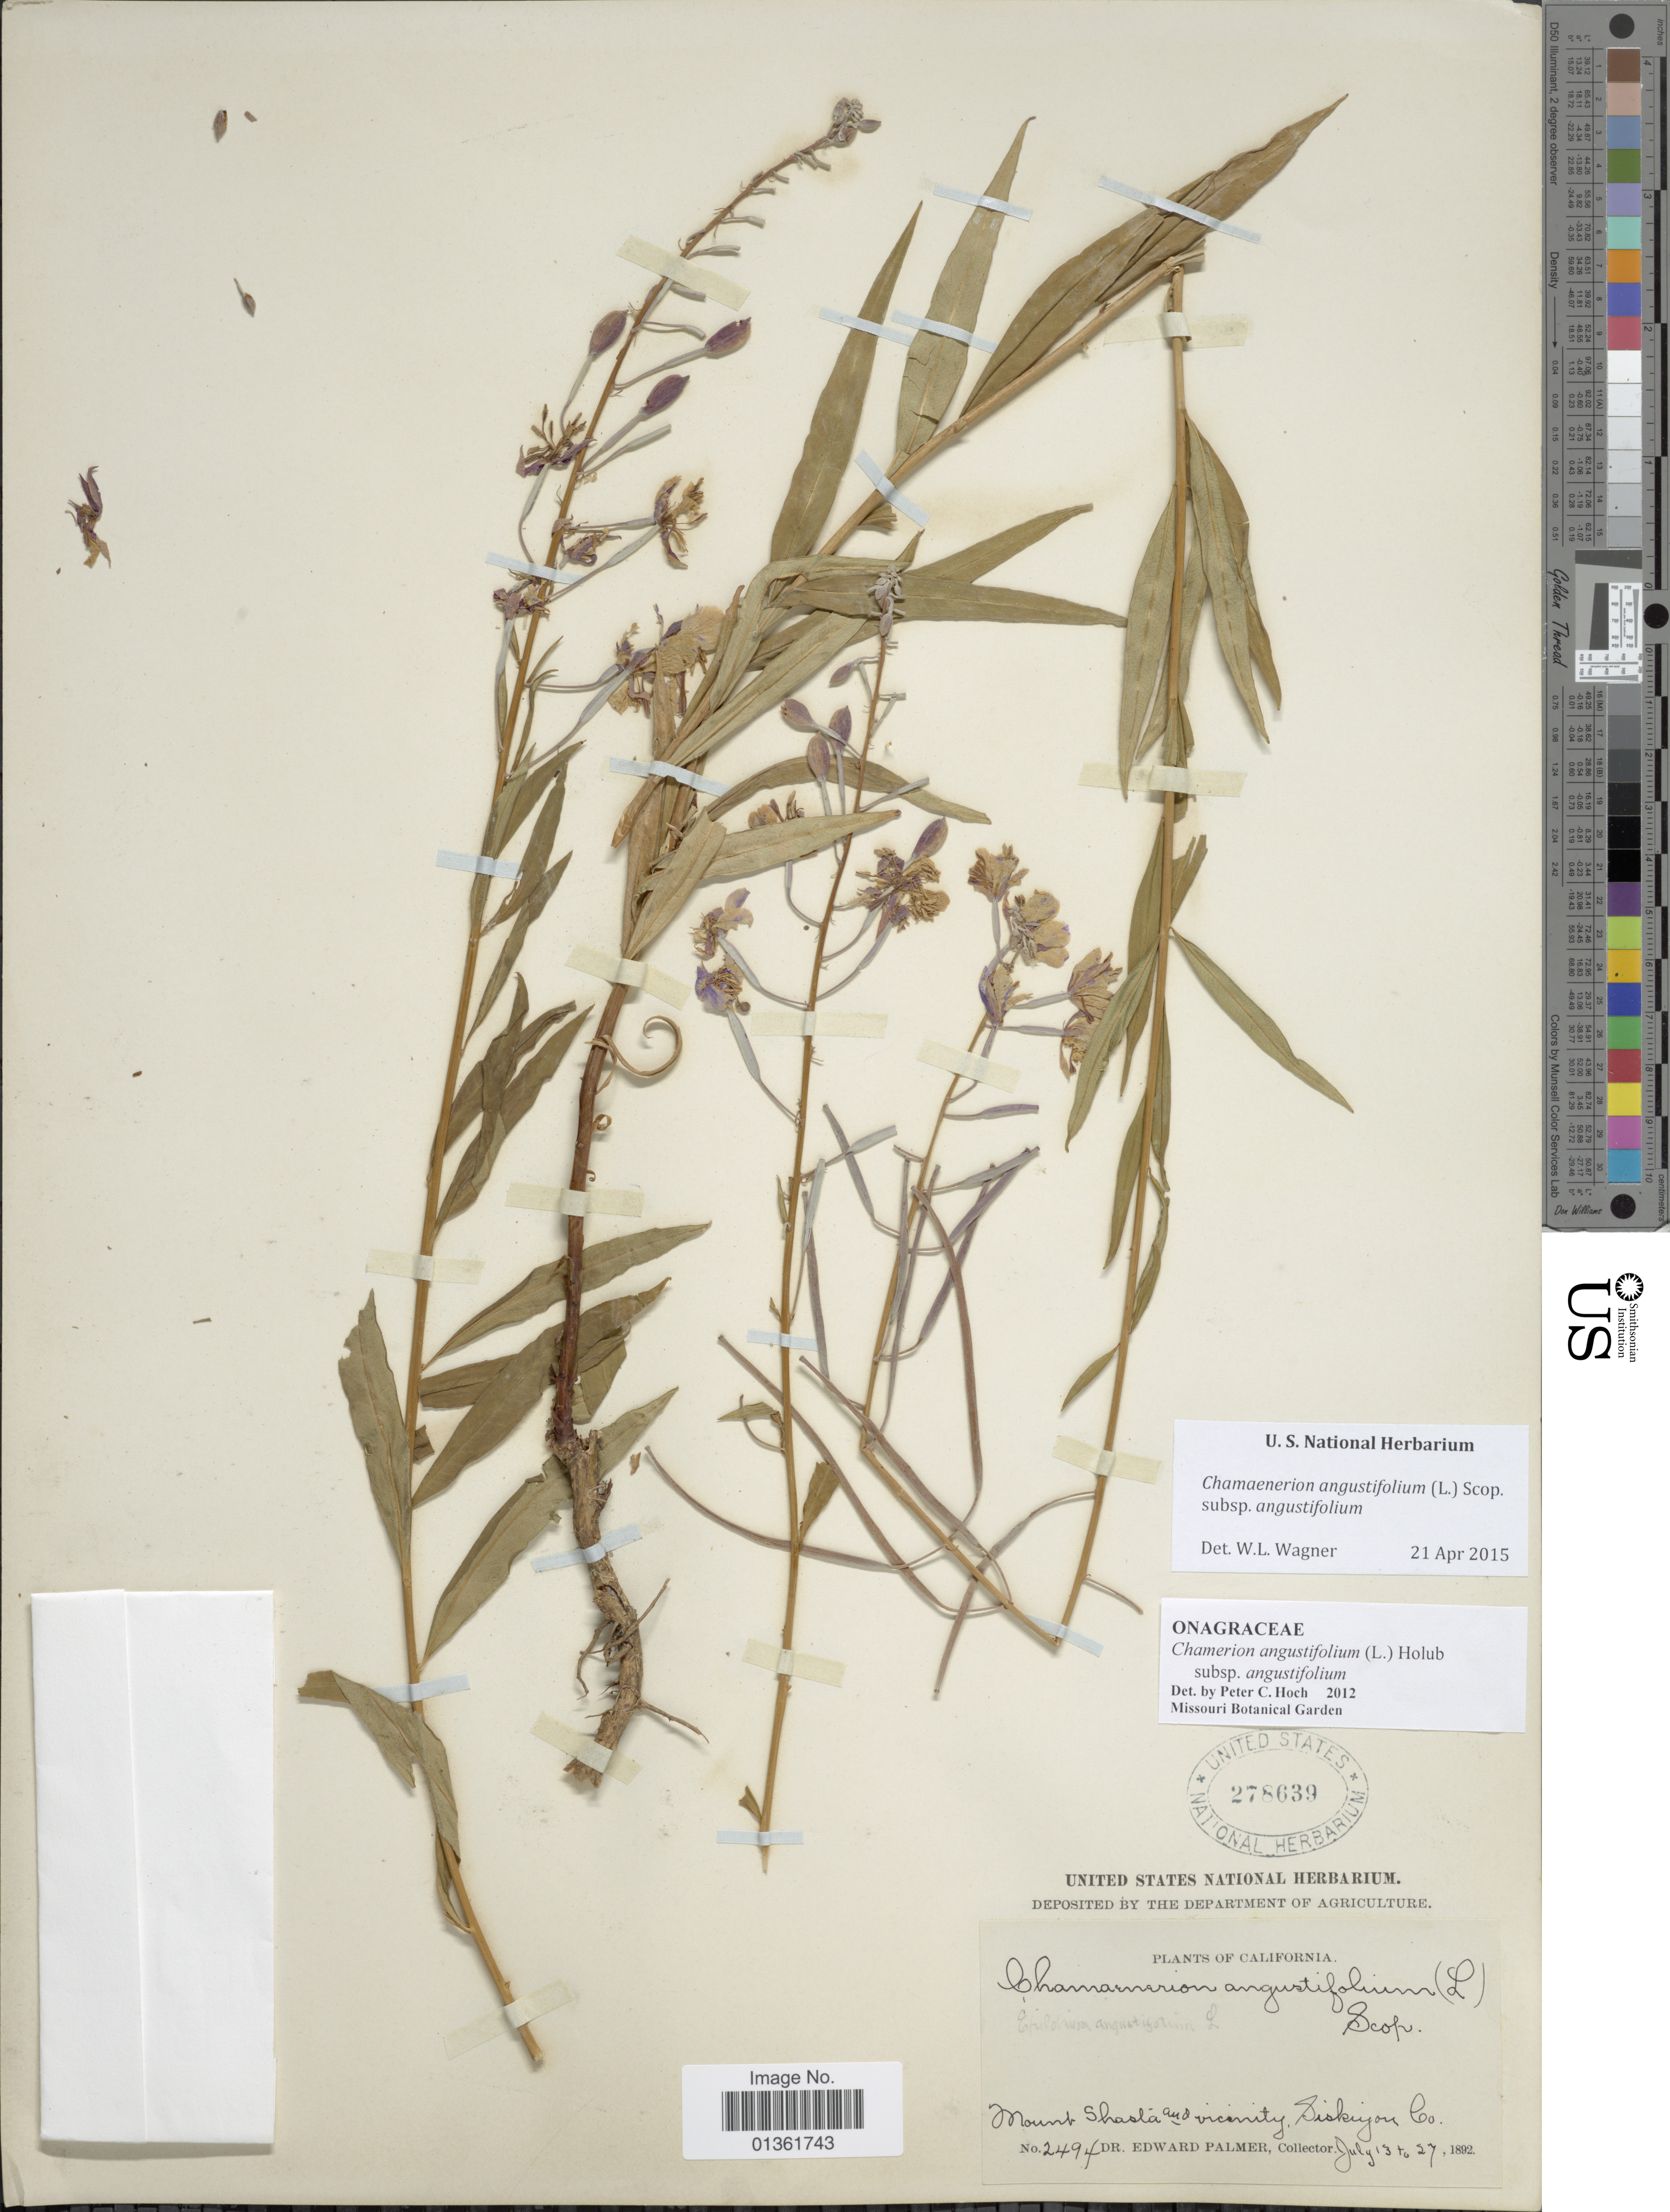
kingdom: Plantae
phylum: Tracheophyta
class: Magnoliopsida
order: Myrtales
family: Onagraceae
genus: Chamaenerion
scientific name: Chamaenerion angustifolium subsp. angustifolium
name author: (L.) Scop.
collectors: E. Palmer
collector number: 2494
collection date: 1892-07-13/1892-07-27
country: United States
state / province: California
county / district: Siskiyou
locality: Mount Shasta and vicinity. Siskiyon Co.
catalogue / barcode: US 278639